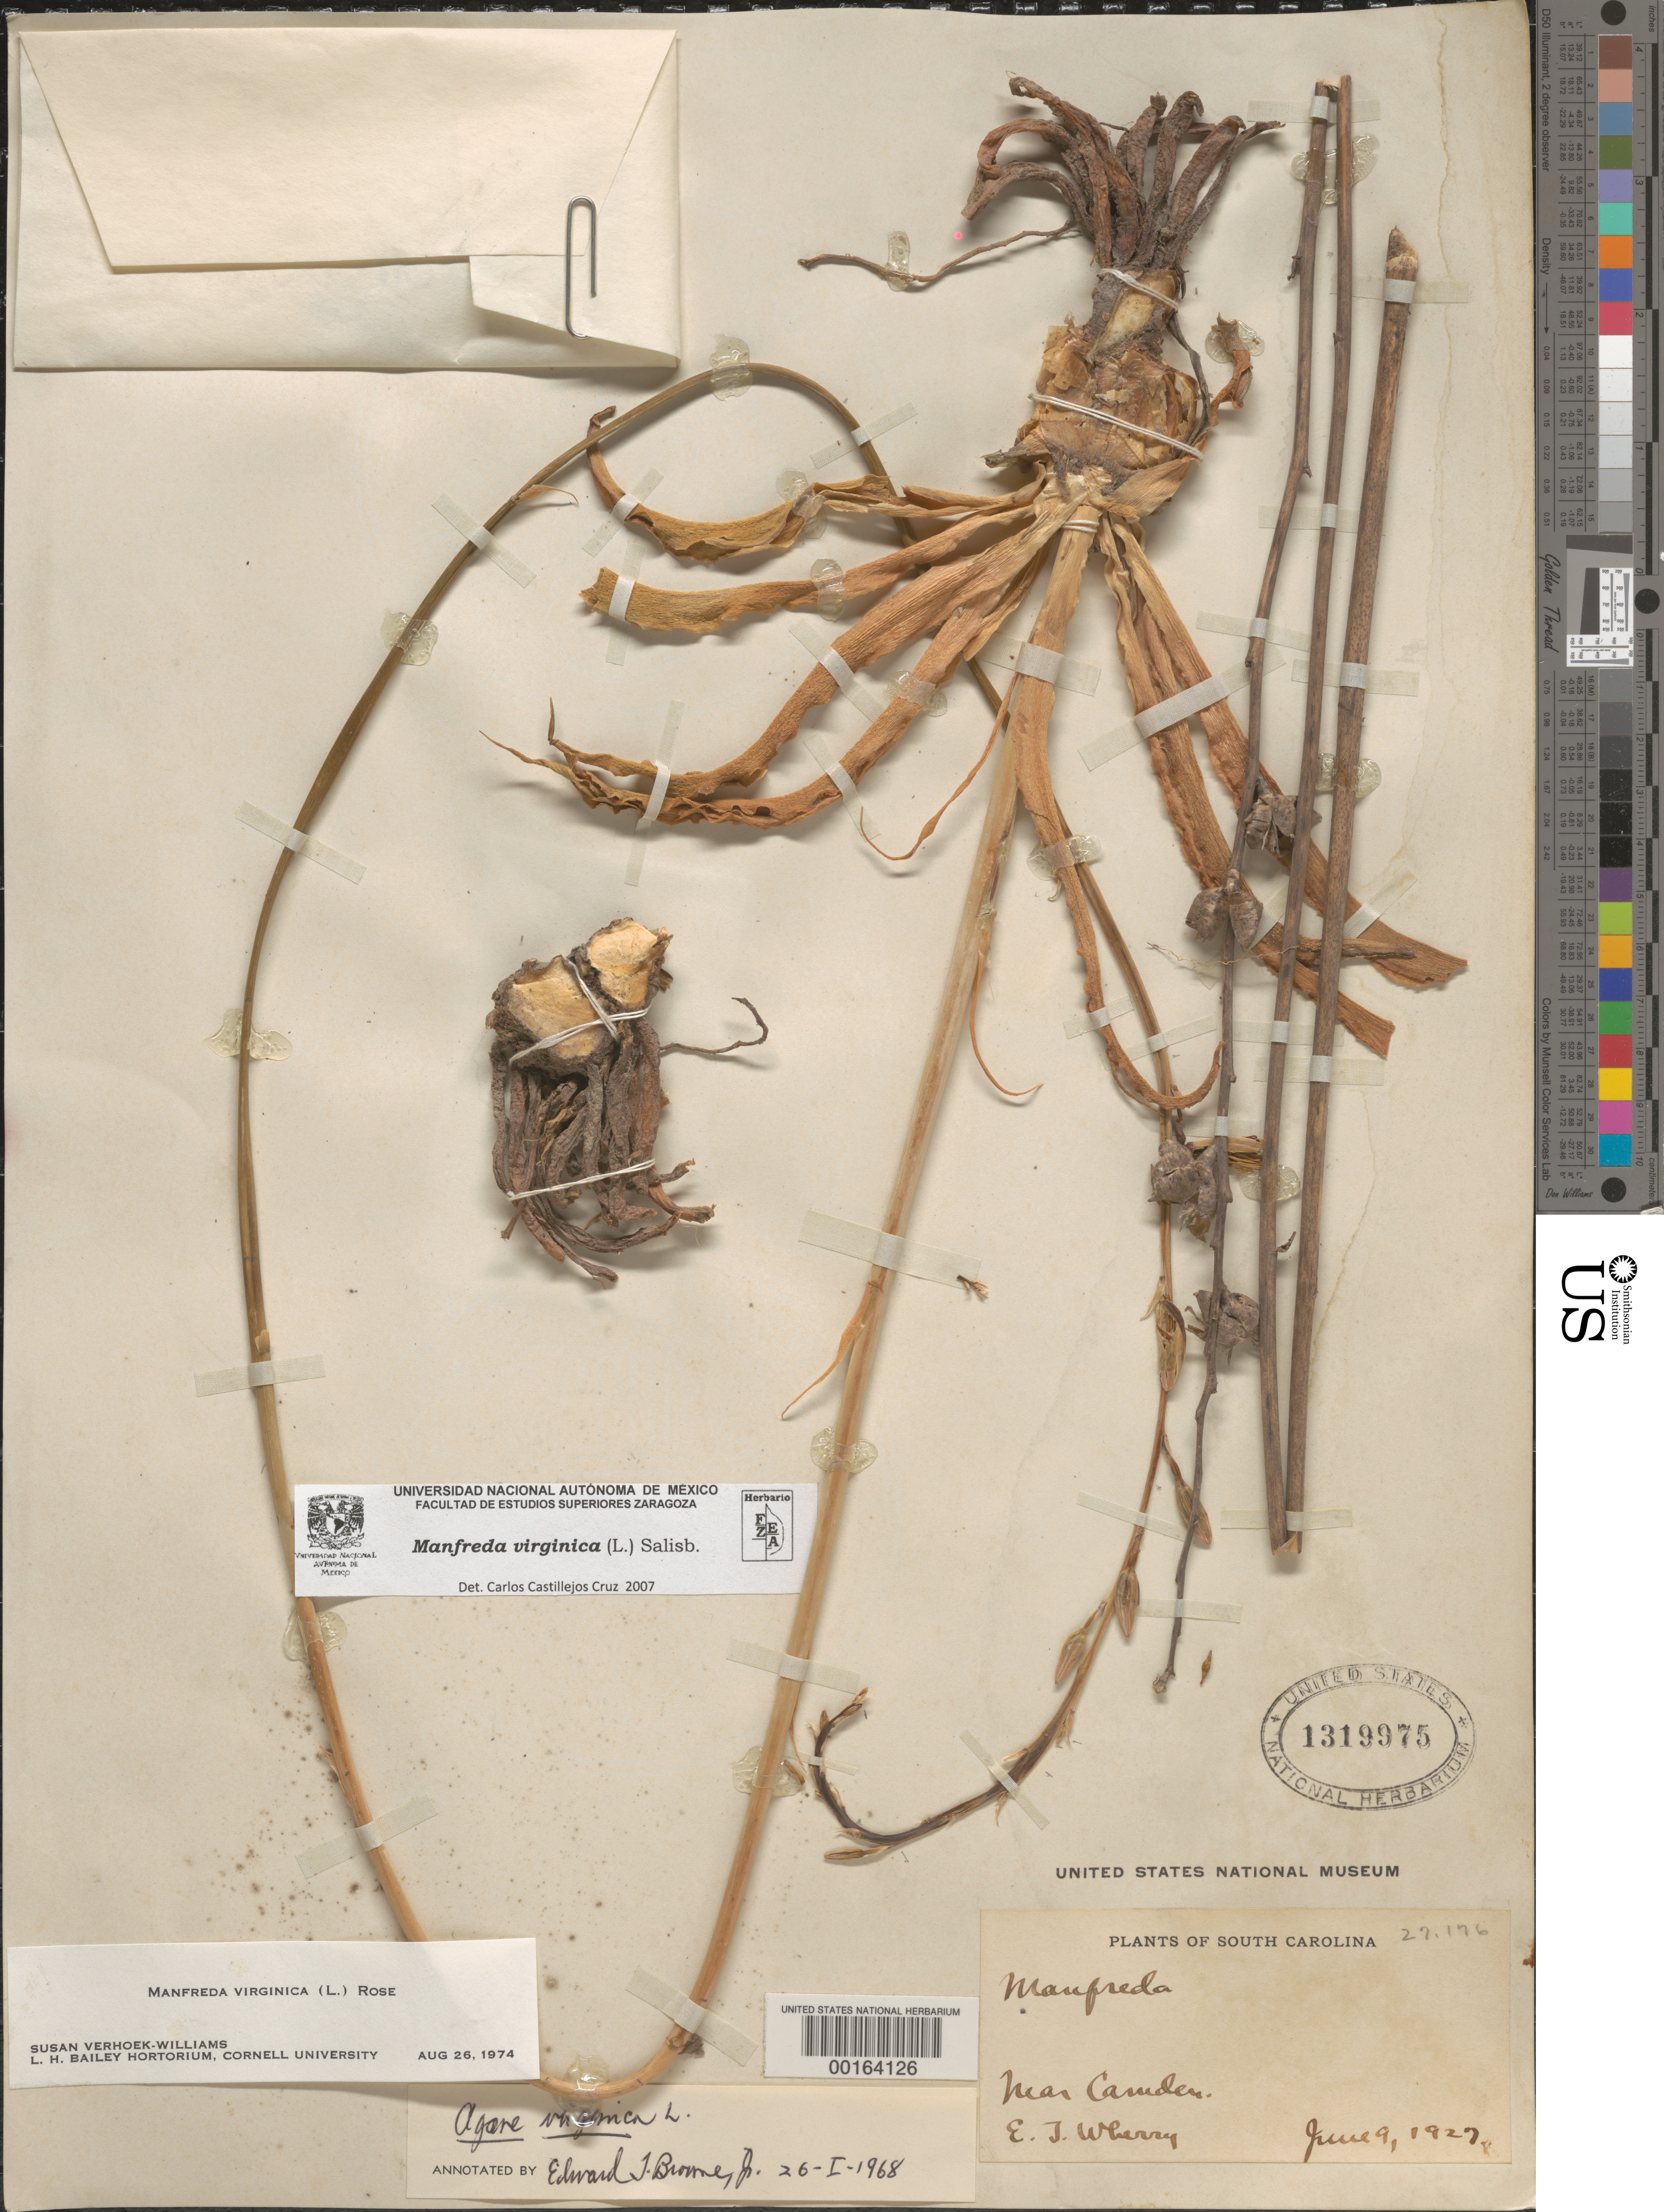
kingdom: Plantae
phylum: Tracheophyta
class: Liliopsida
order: Asparagales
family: Asparagaceae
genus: Manfreda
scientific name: Manfreda virginica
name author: (L.) Salisb. ex Rose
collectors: E. T. Wherry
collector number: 27.176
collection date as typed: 09 Jun 1927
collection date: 1927-06-09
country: United States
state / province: South Carolina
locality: Near camden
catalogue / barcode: US 1319975